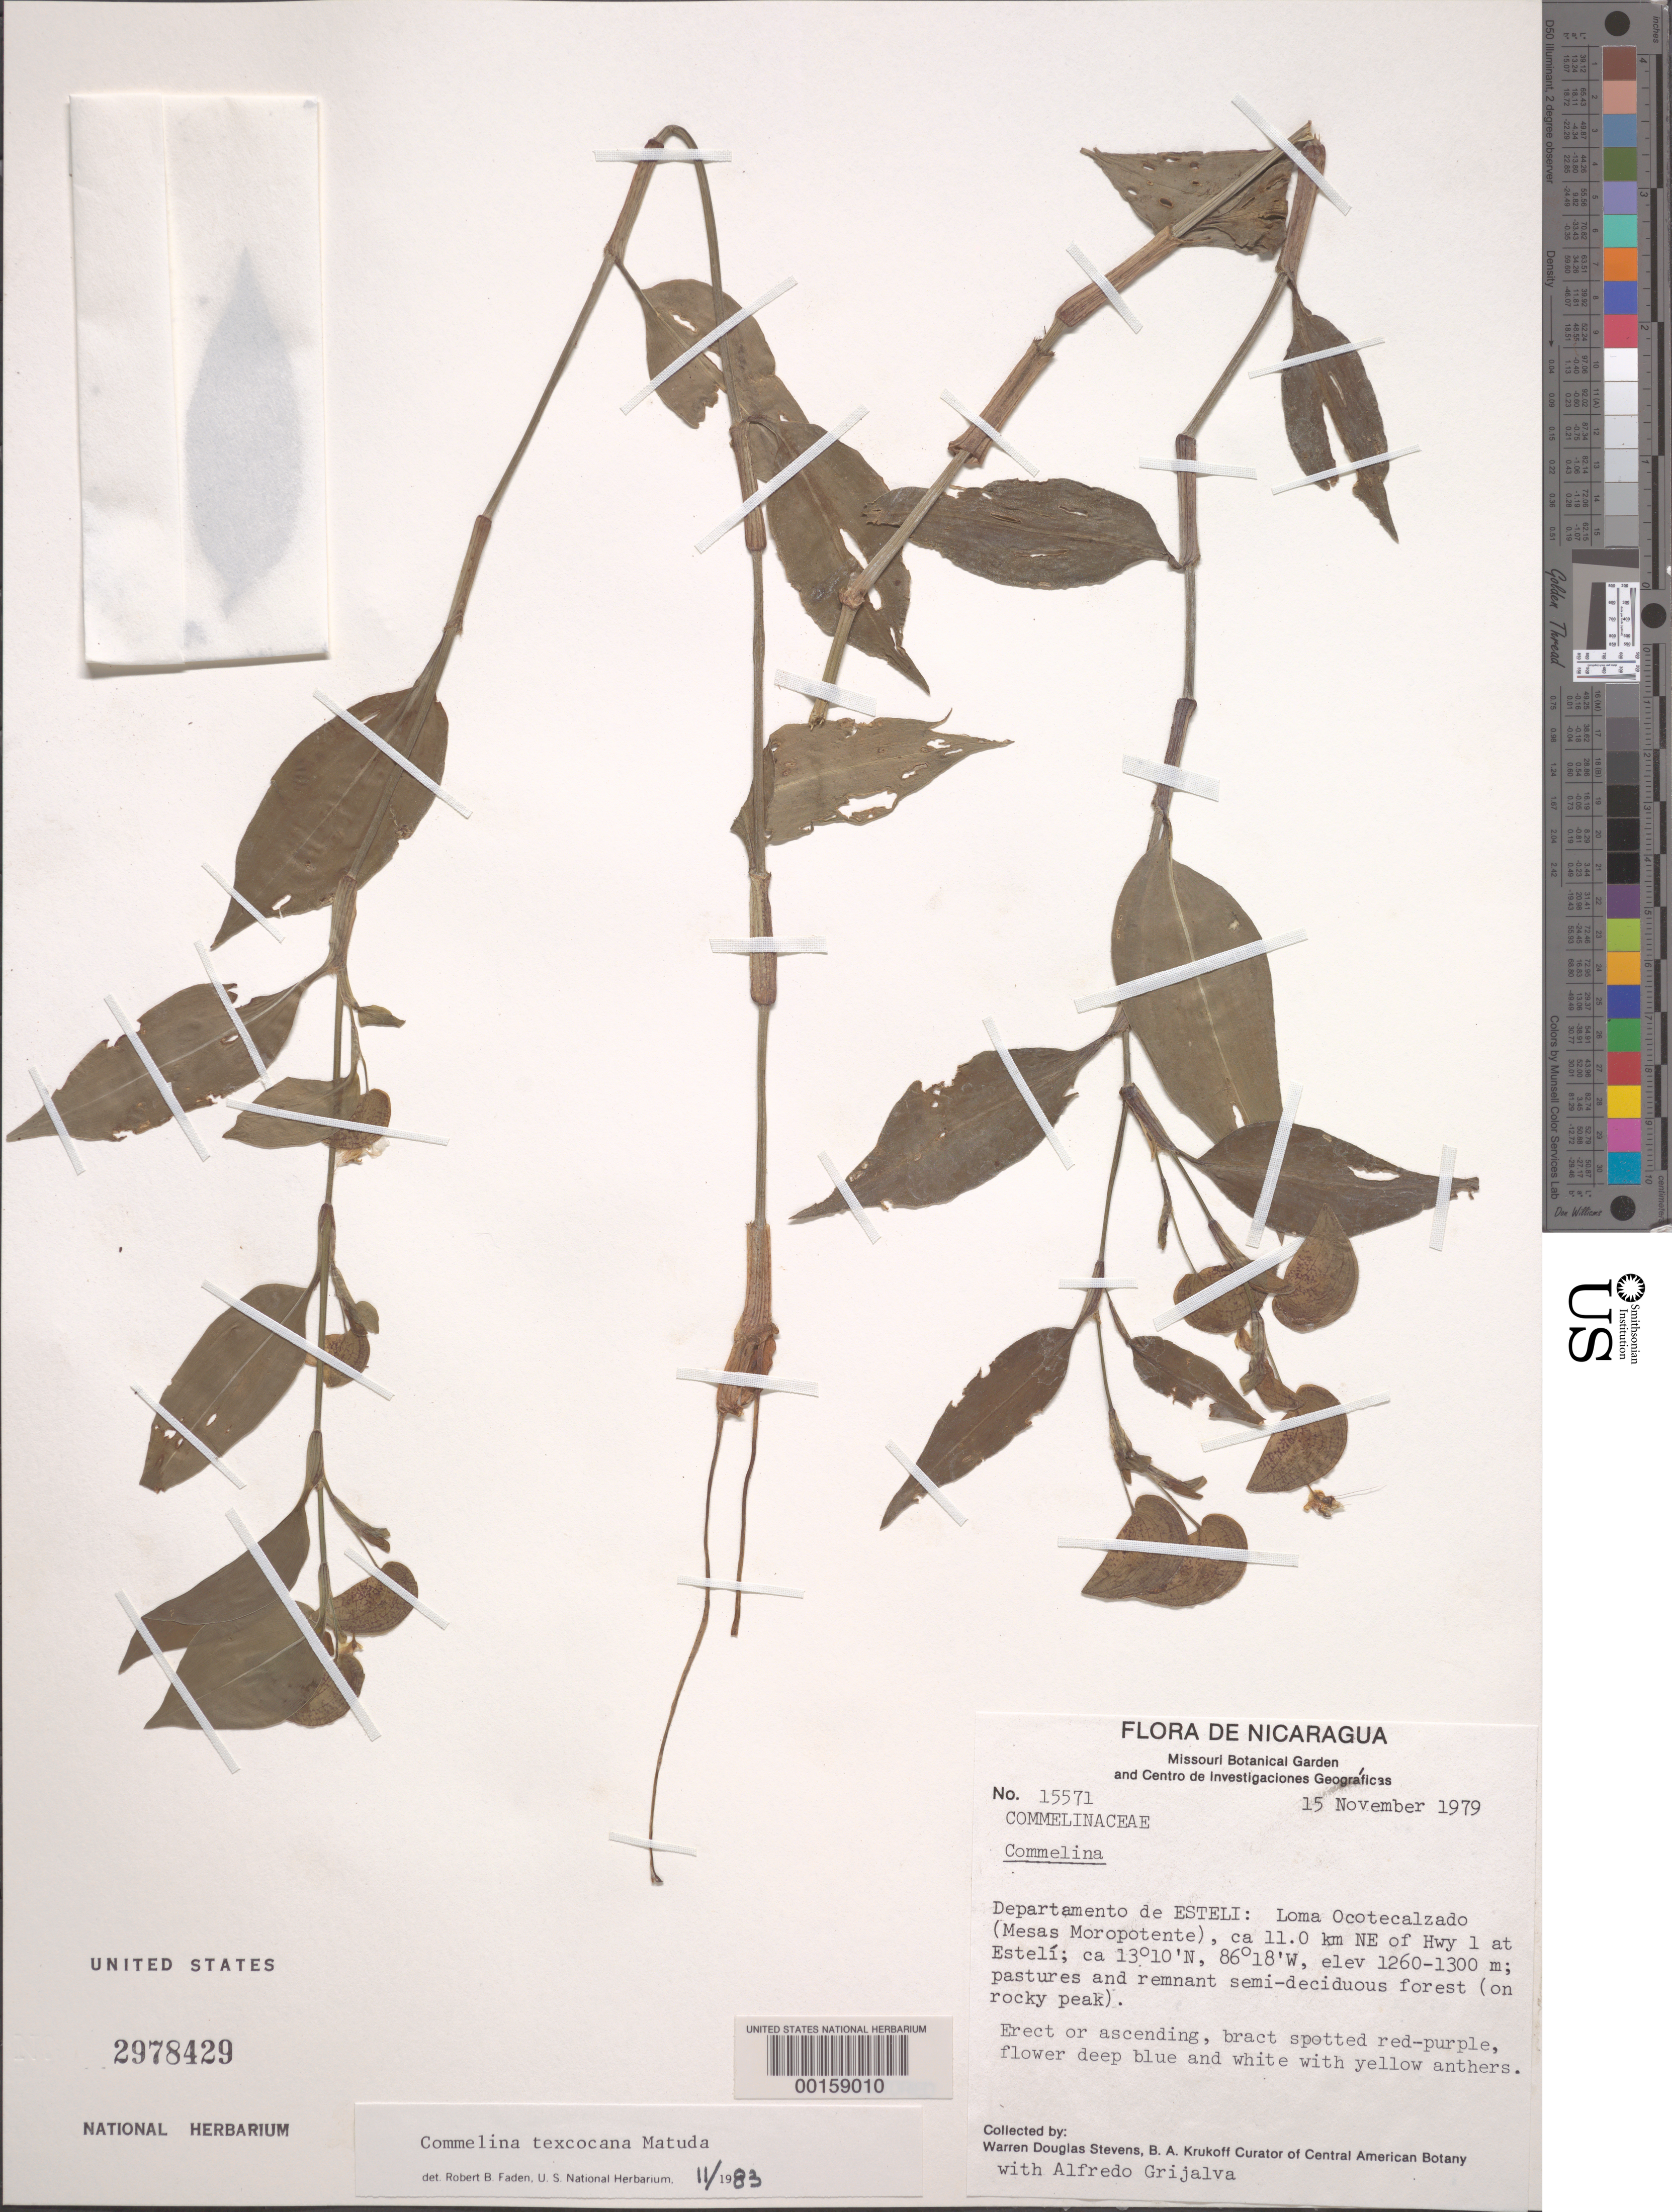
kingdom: Plantae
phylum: Tracheophyta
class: Liliopsida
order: Commelinales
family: Commelinaceae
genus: Commelina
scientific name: Commelina texcocana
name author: Matuda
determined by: Faden, Robert B., (US), Smithsonian Institution - National Museum of Natural History (UNITED STATES)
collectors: W. D. Stevens & A. Grijalva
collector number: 15571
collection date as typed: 15 Nov 1979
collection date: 1979-11-15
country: Nicaragua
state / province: Estelí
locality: Loma ocotecalzado, ne of hwy 1 at esteli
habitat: Rocky peak, remnant forest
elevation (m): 1260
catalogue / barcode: US 2978429